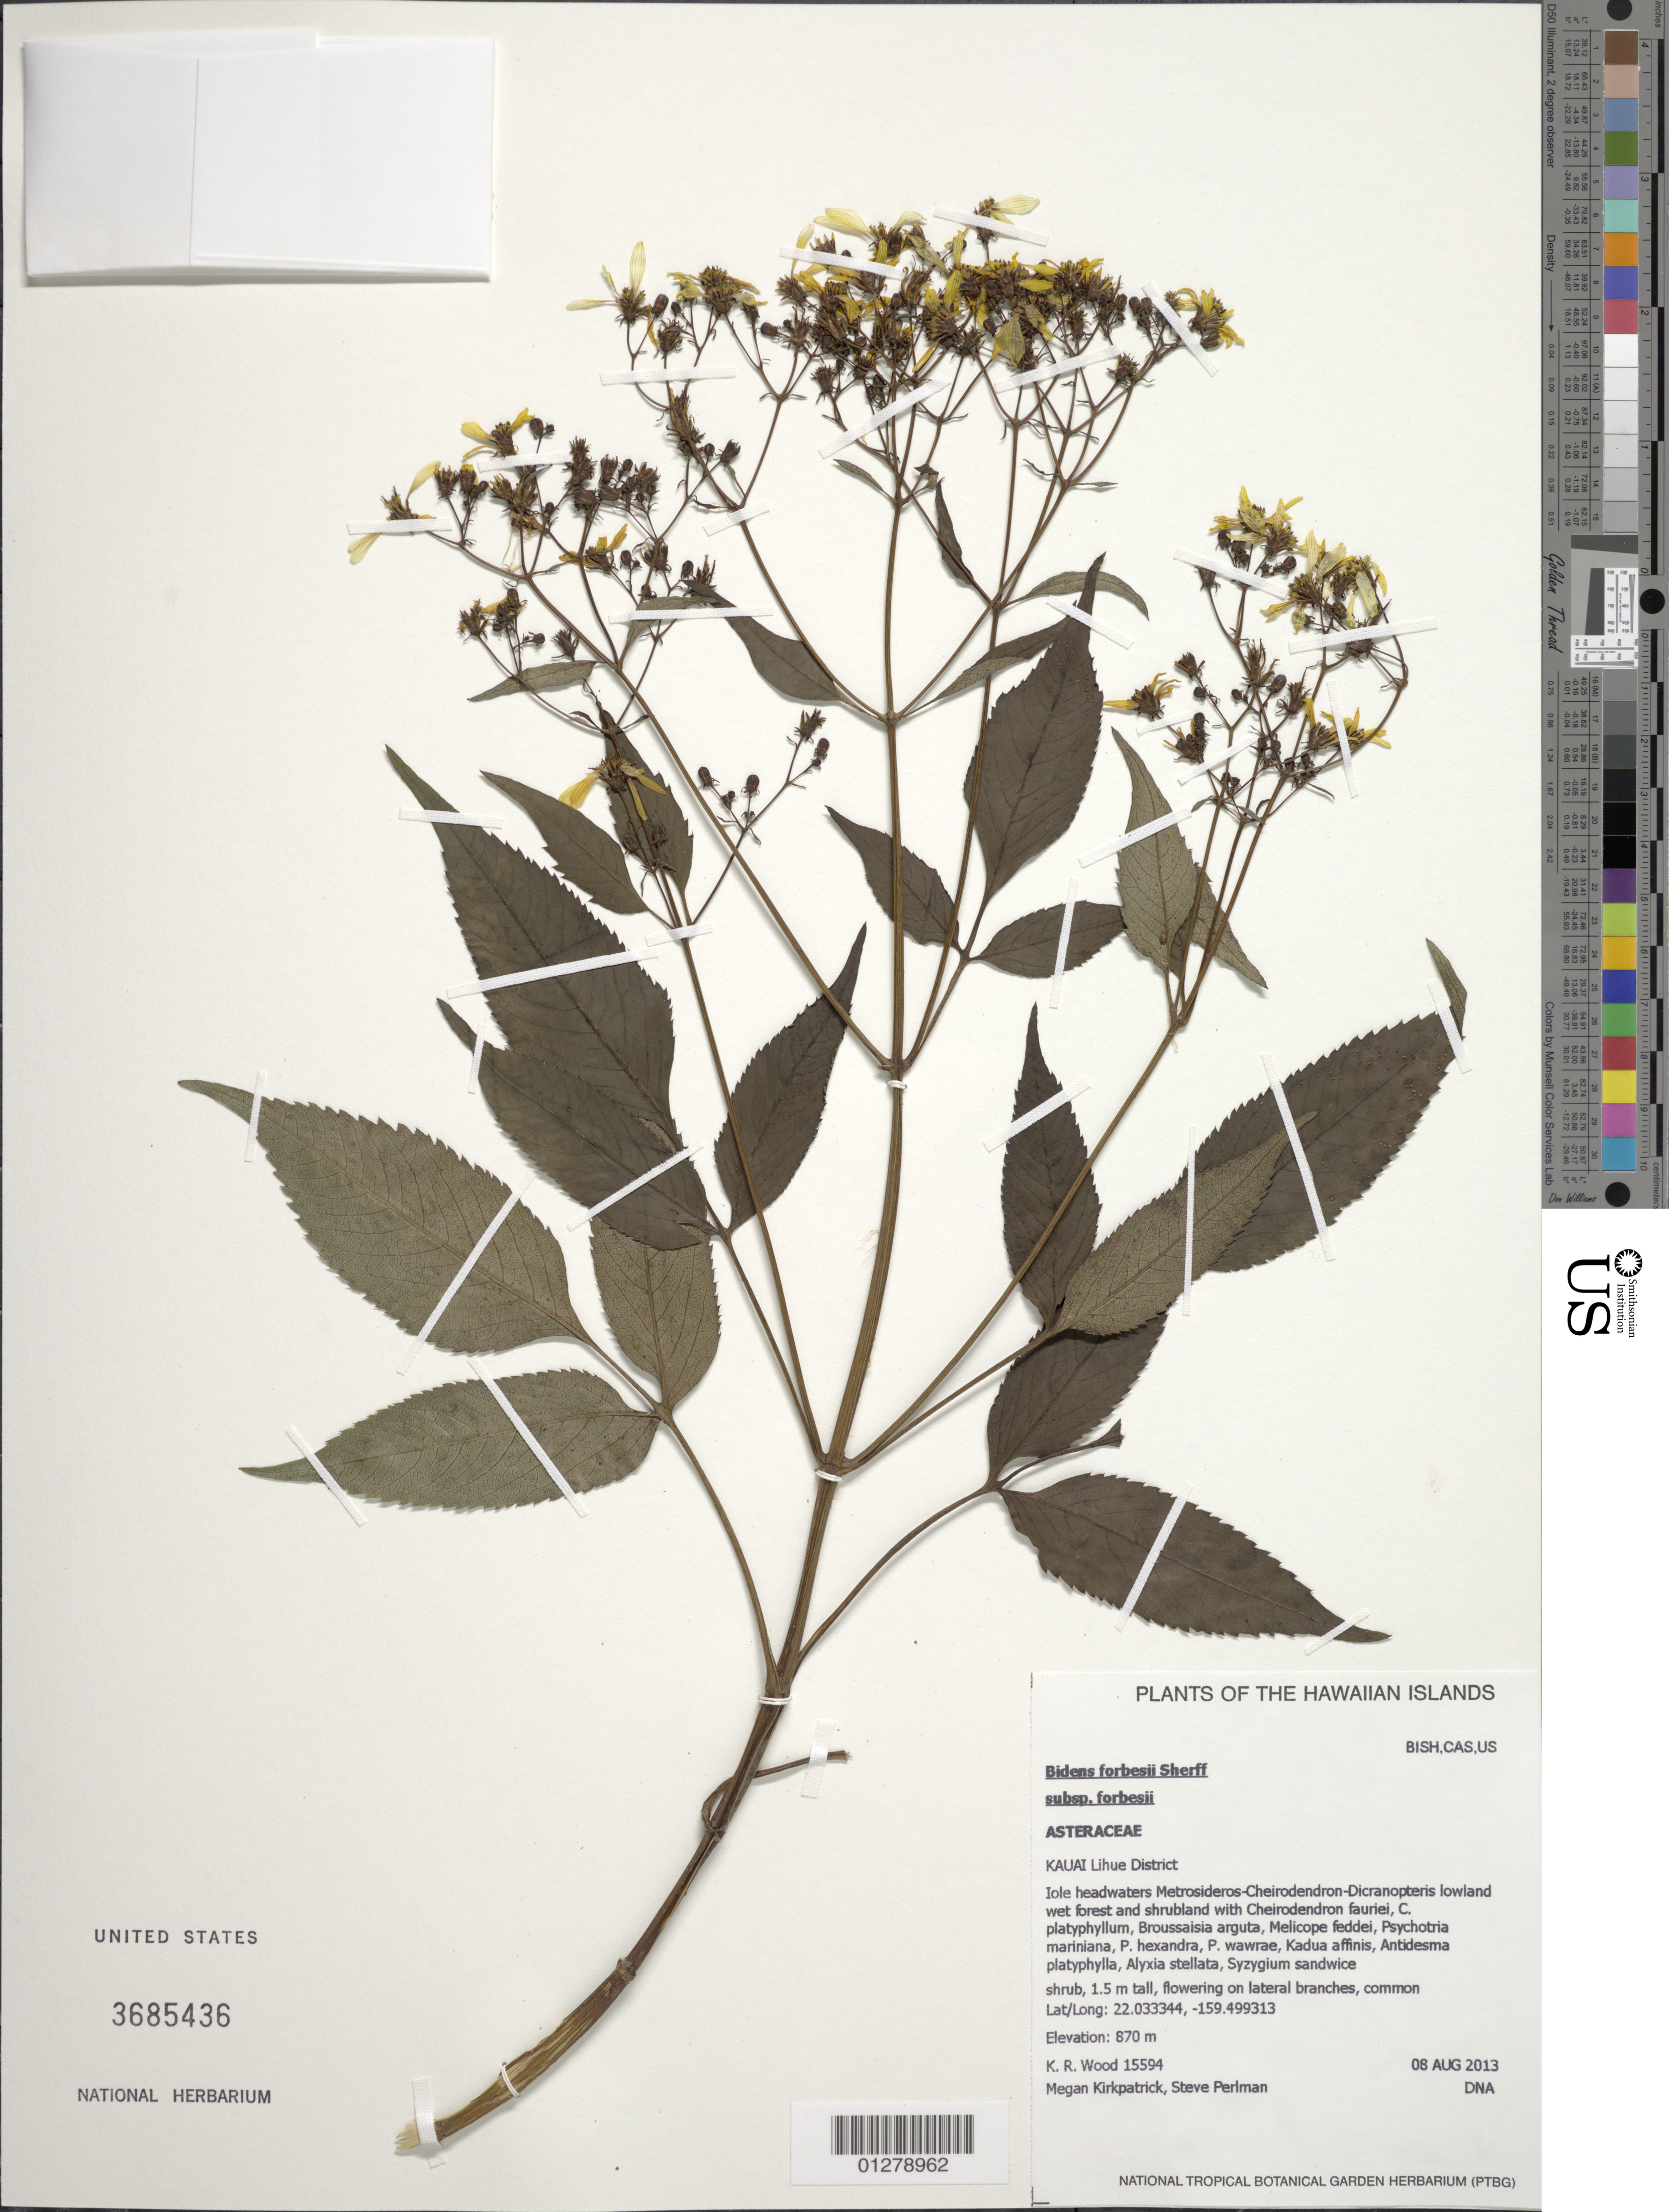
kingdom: Plantae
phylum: Tracheophyta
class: Magnoliopsida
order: Asterales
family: Asteraceae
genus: Bidens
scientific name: Bidens forbesii subsp. forbesii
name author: Sherff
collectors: K. R. Wood, M. Kirkpatrick & S. P. Perlman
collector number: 15594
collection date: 2013-08-08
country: United States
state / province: Hawaii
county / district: Kauai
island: Kaua'i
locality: Lihue District, Iole headwaters.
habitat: Lowland wet forest and shrubland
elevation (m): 870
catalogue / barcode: US 3685436